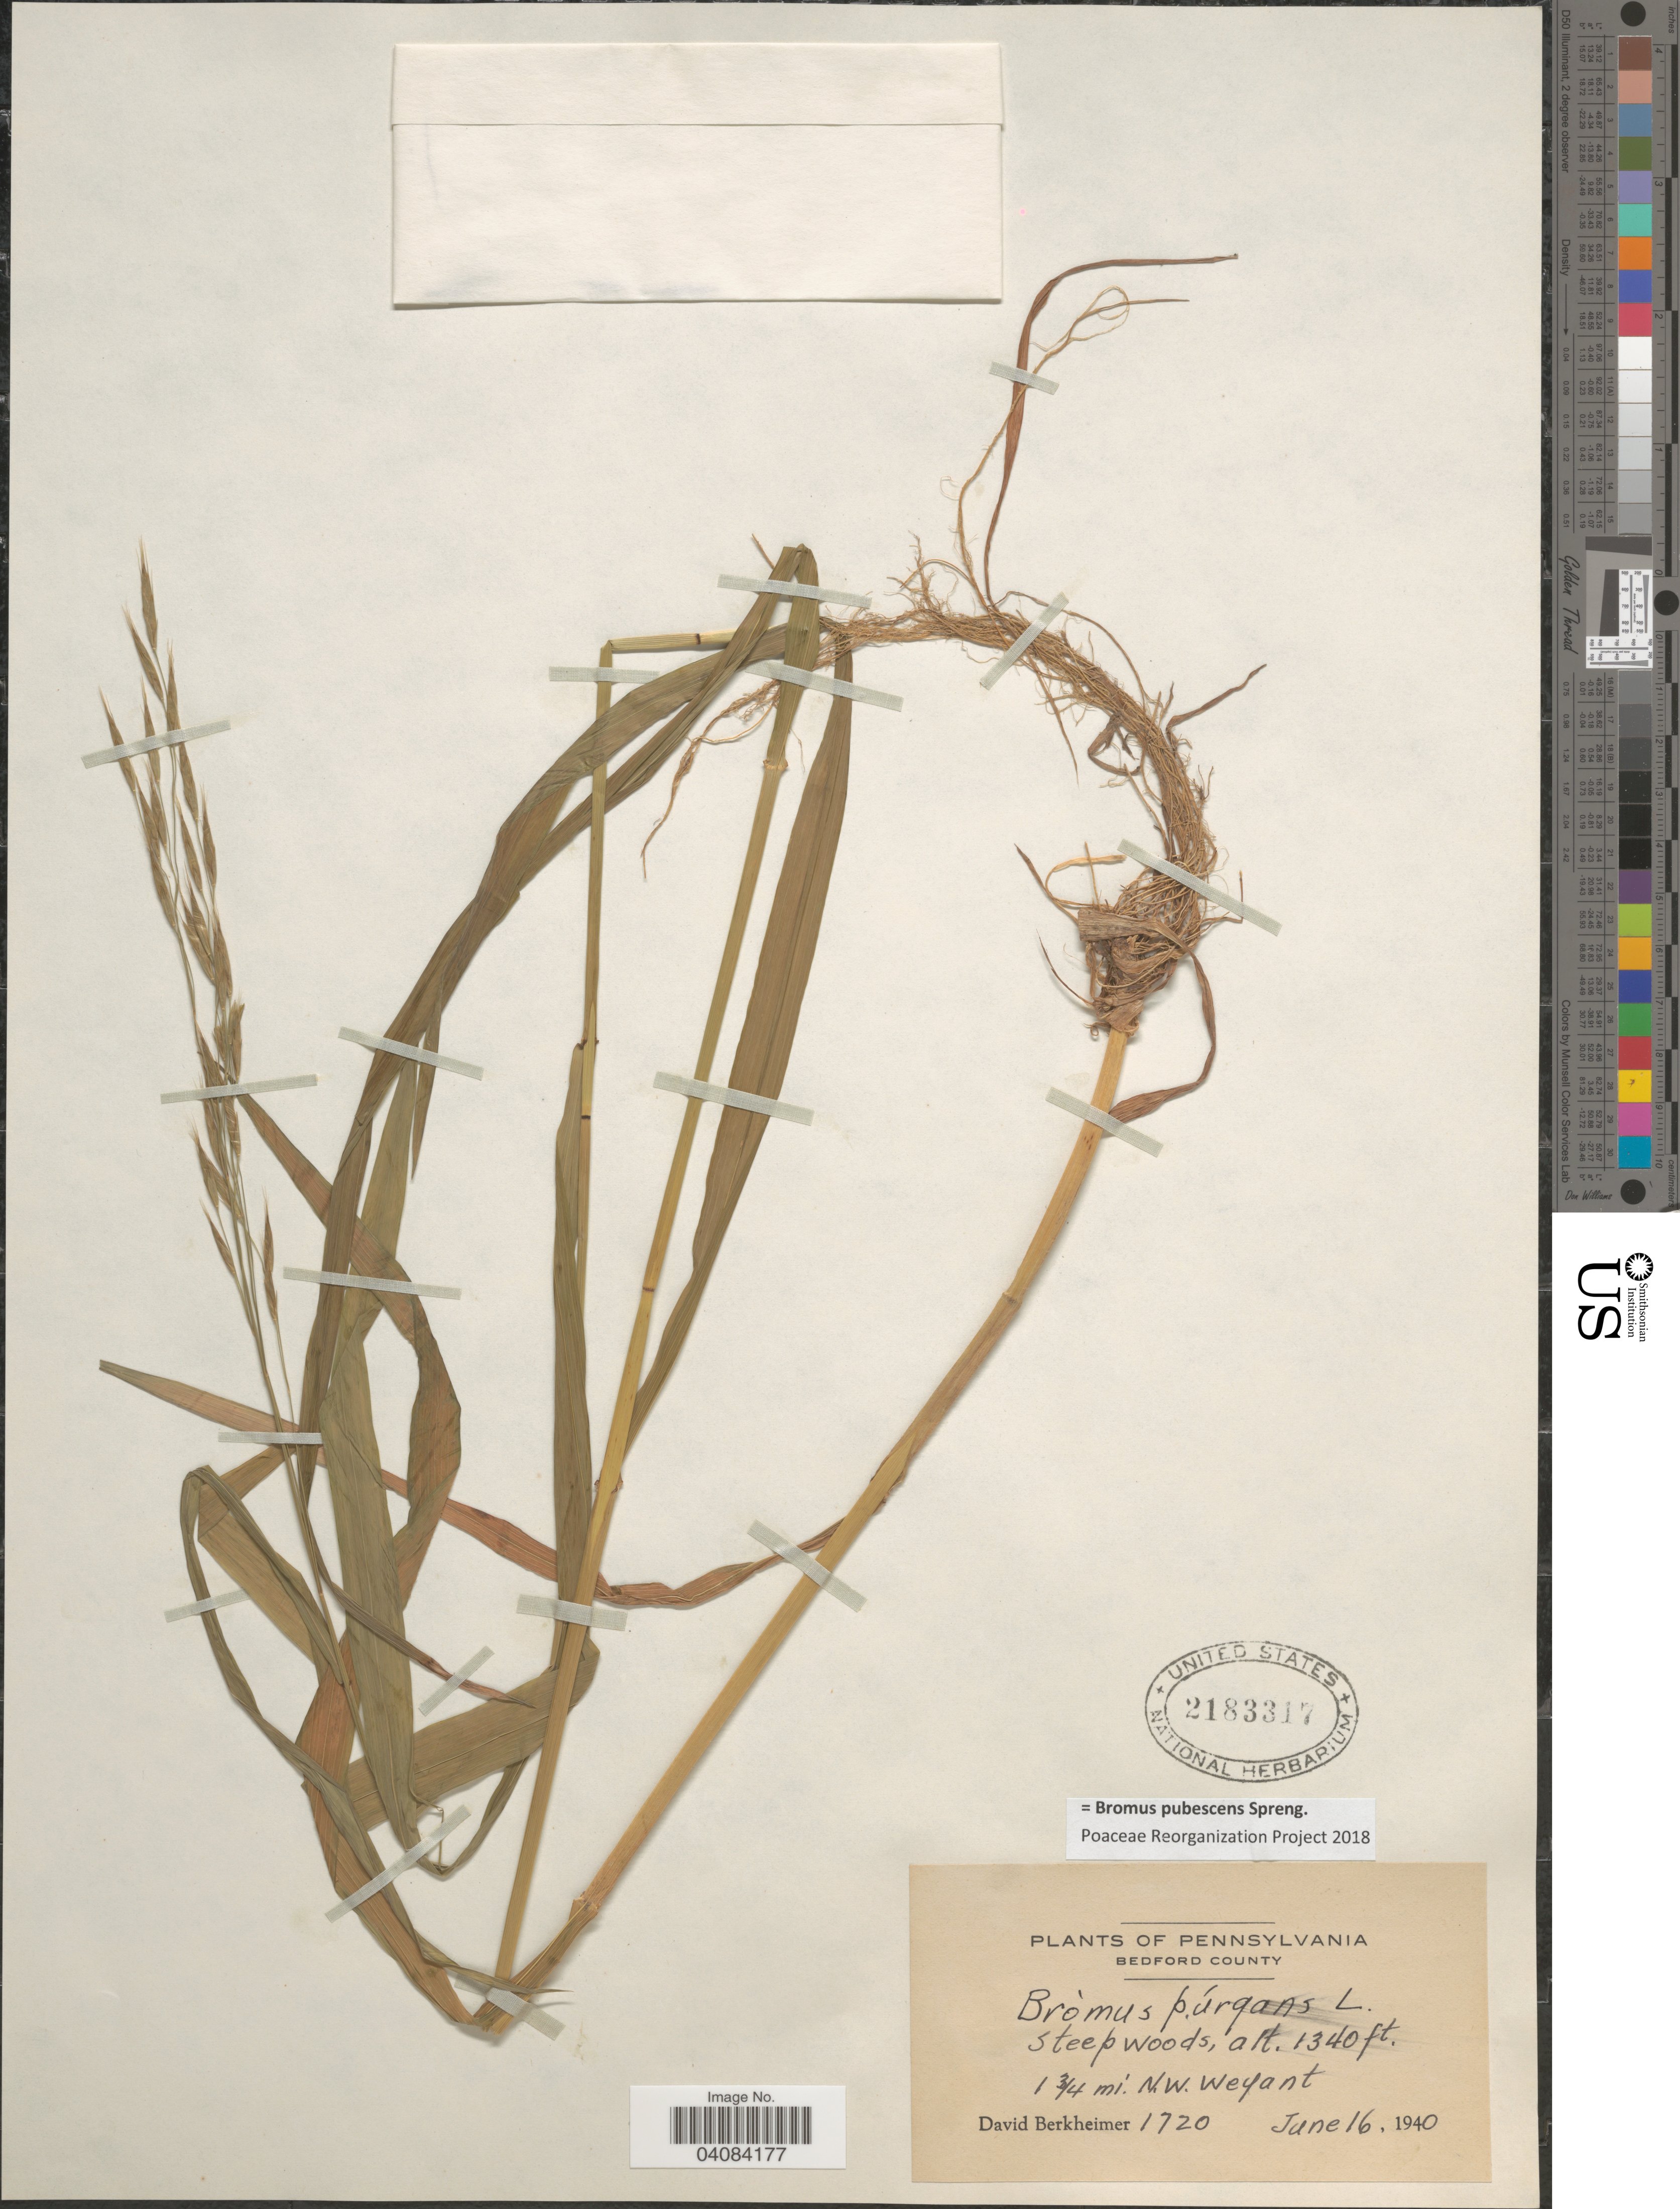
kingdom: Plantae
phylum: Tracheophyta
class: Liliopsida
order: Poales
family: Poaceae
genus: Bromus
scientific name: Bromus pubescens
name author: Muhl. ex Willd.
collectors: D. Berkheimer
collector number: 1720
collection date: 1940-06-16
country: United States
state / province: Pennsylvania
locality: Bedford County. 1 ¾ mi. N.W. Weyant.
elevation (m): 408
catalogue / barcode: US 2183317